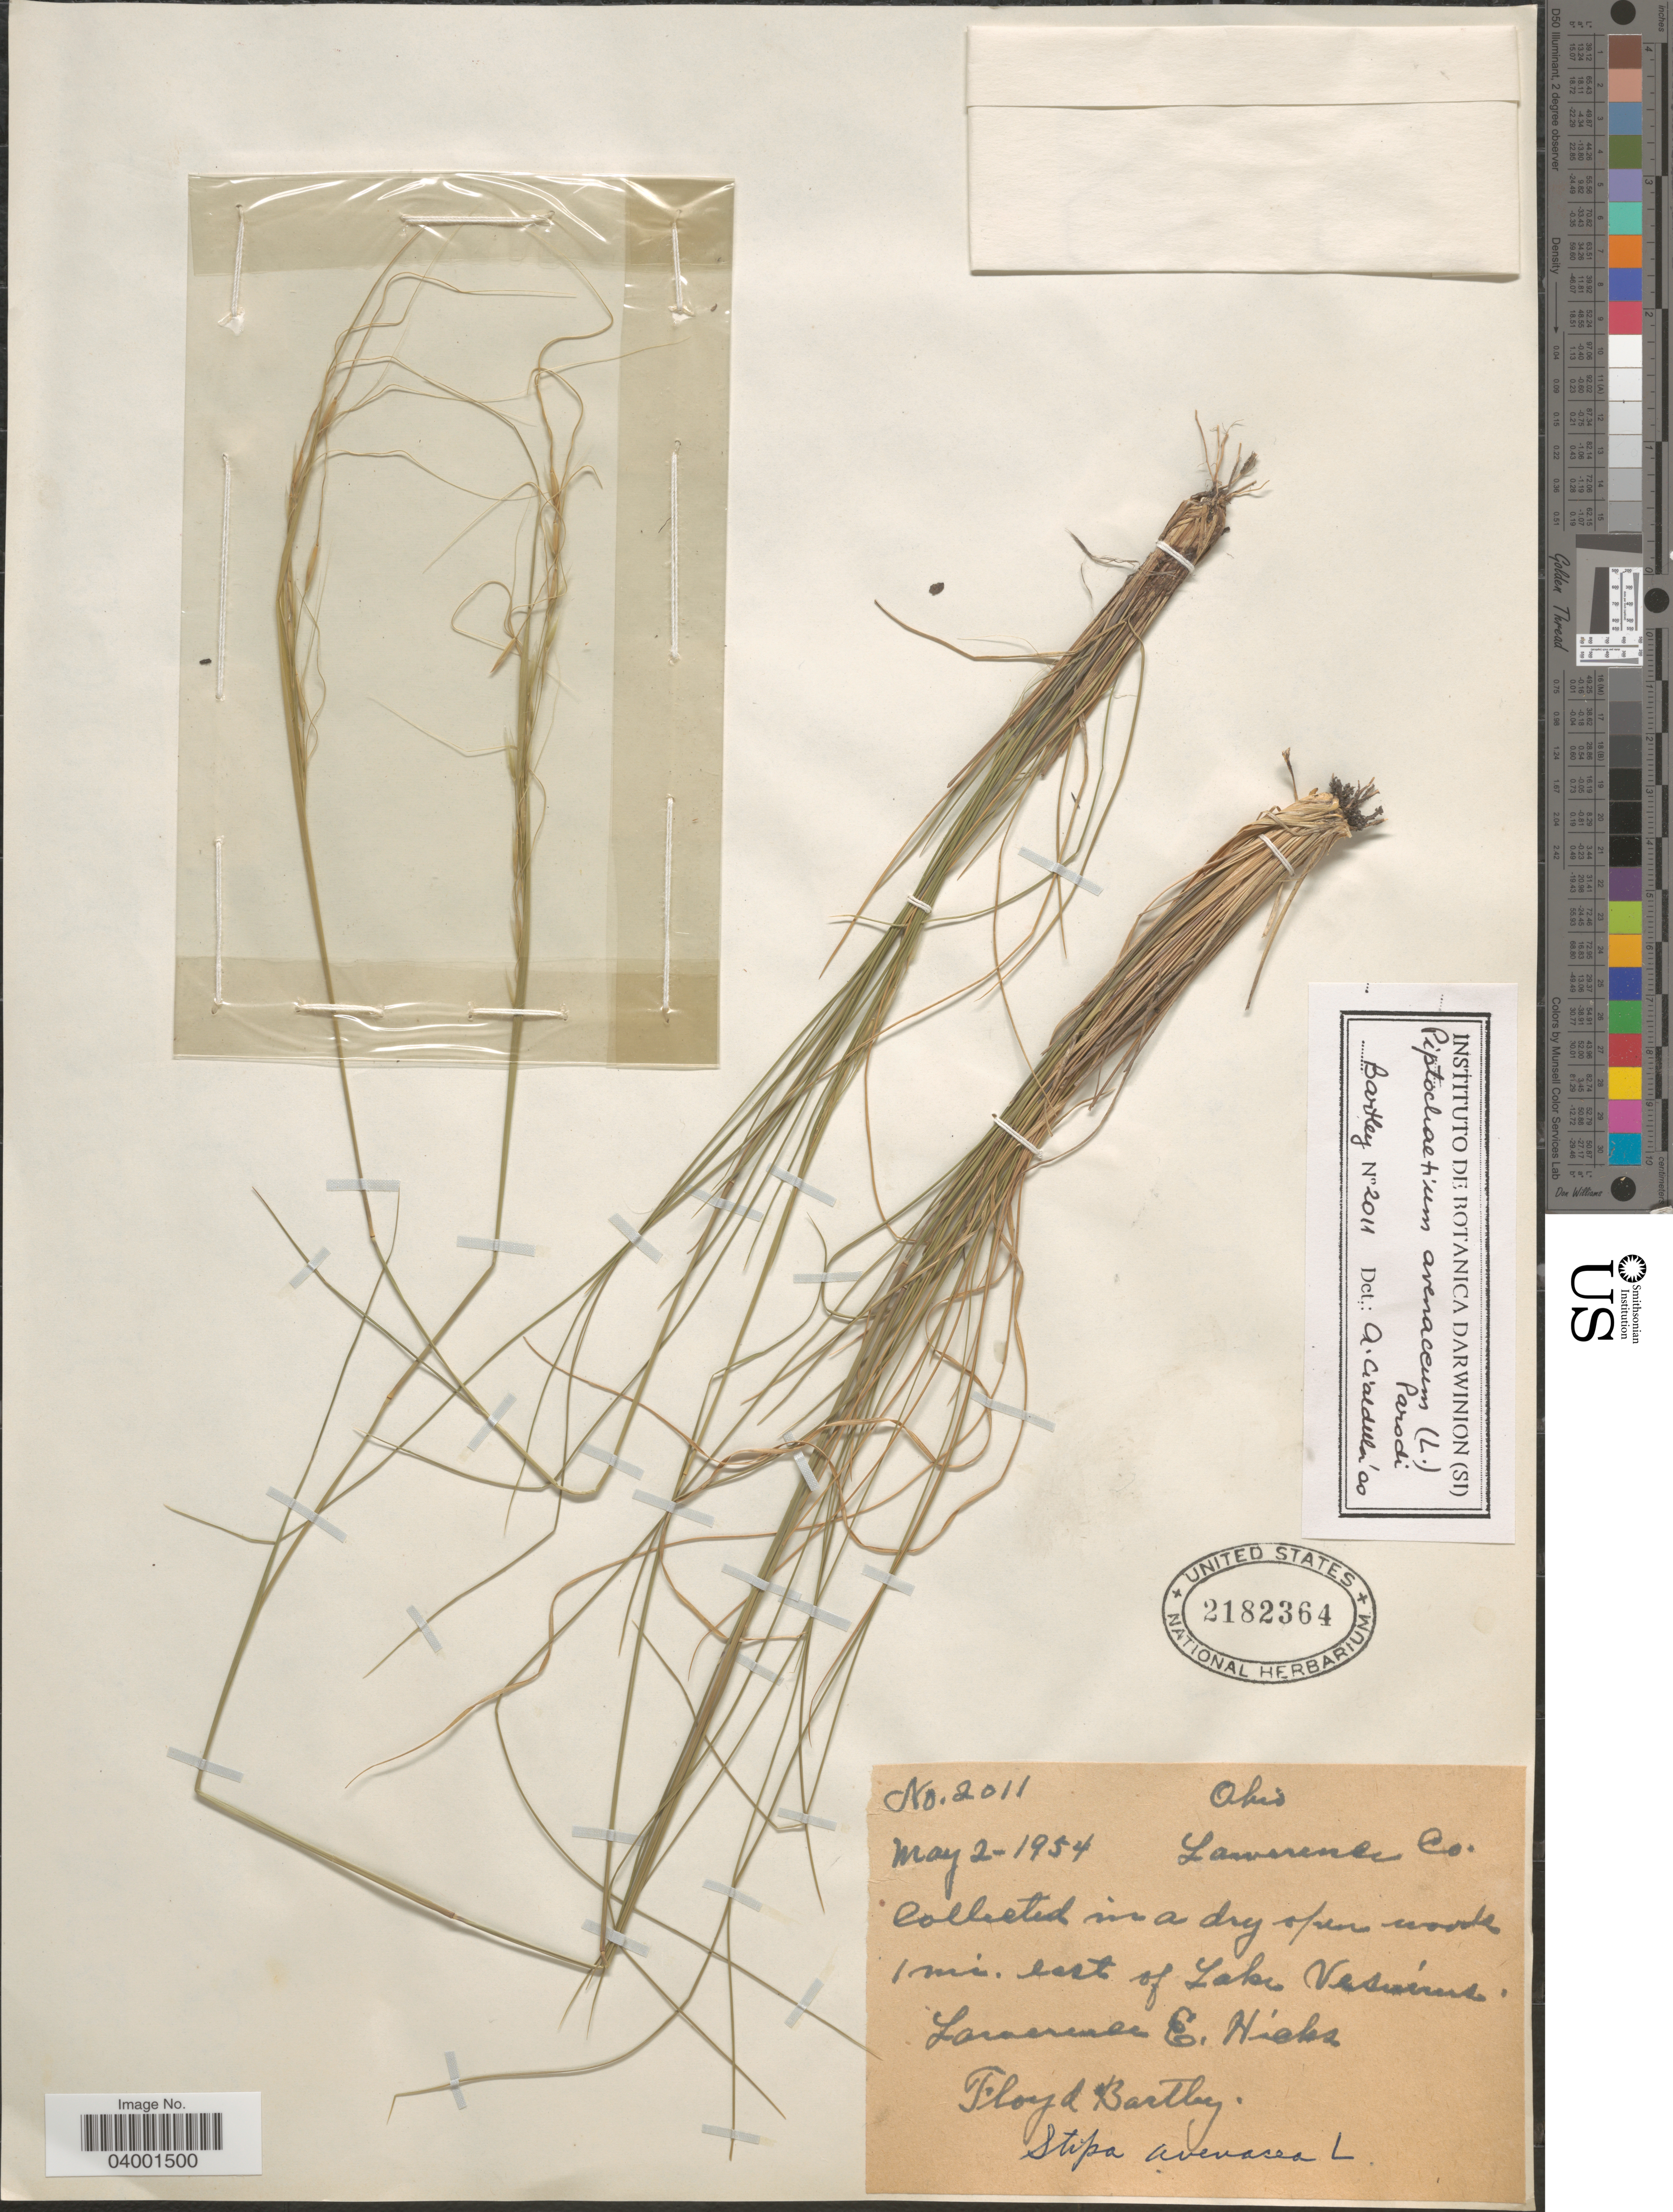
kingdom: Plantae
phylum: Tracheophyta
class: Liliopsida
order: Poales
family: Poaceae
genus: Piptochaetium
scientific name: Piptochaetium avenaceum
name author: (L.) Parodi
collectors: L. E. Hicks & F. Bartley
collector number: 2011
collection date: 1954-05-02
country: United States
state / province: Ohio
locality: Lawrence Co. In a dry open woods 1 mi. east of Lake Vesuvius.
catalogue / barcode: US 2182364